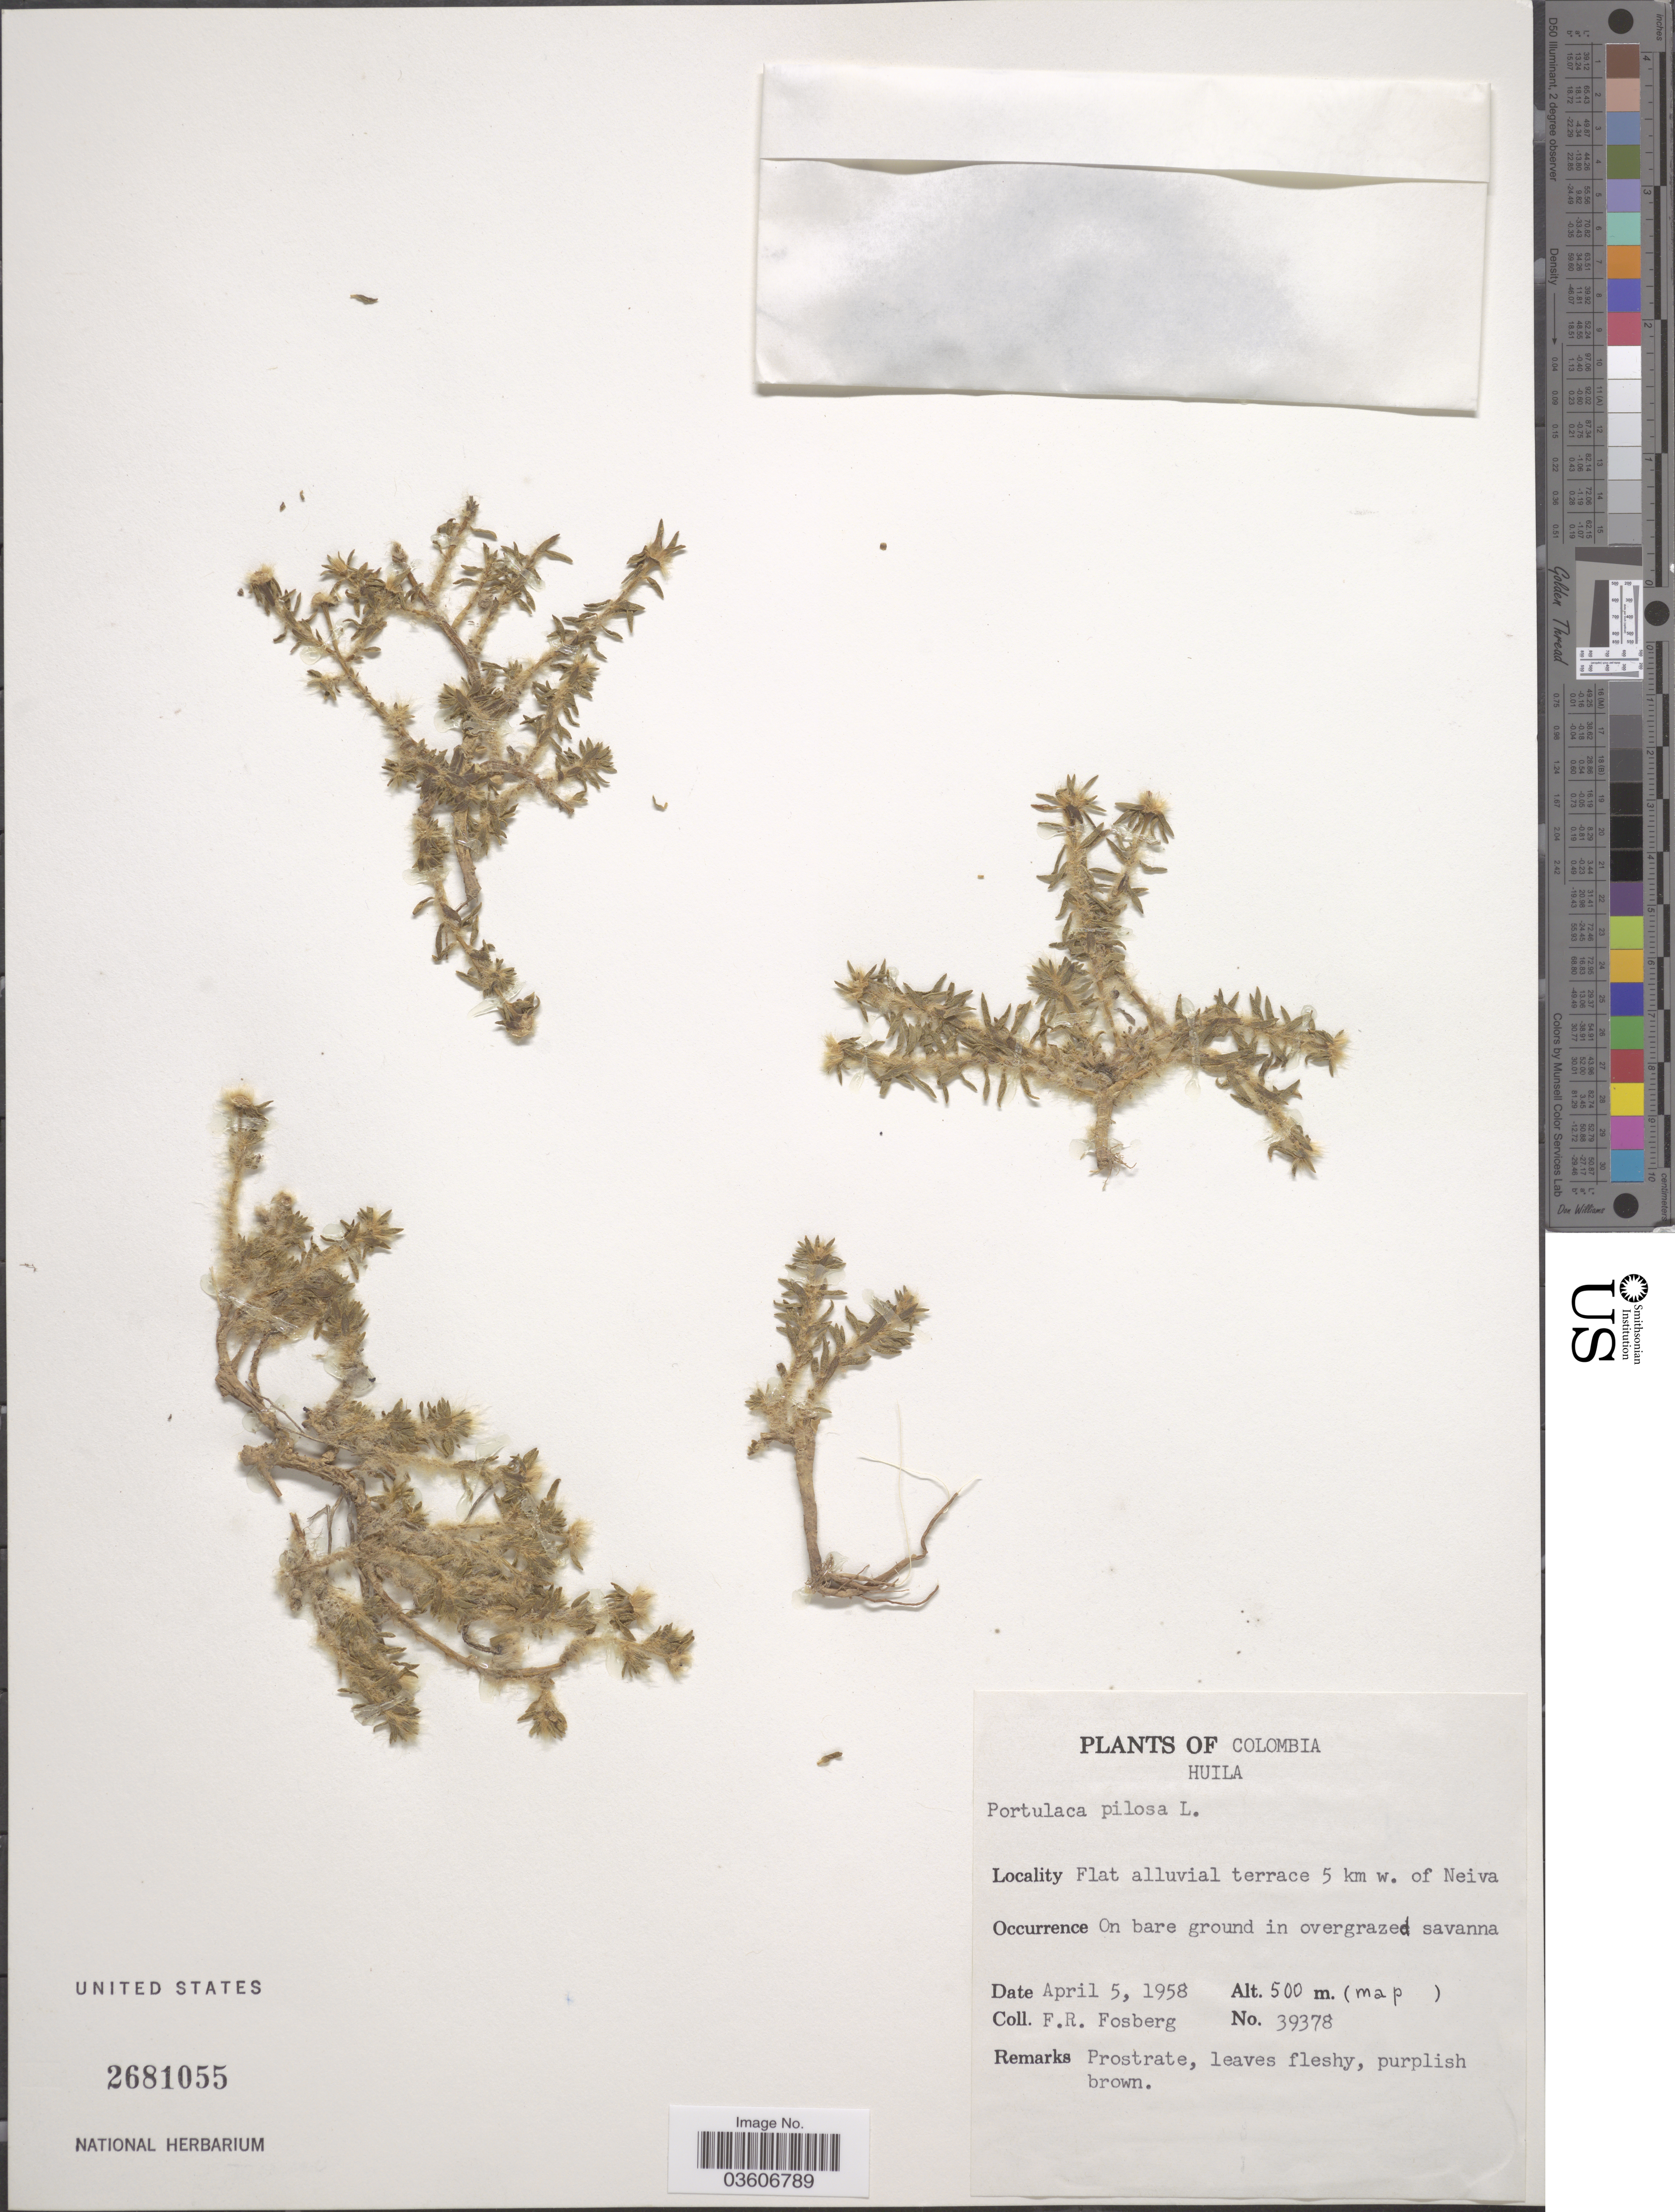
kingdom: Plantae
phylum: Tracheophyta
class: Magnoliopsida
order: Caryophyllales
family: Portulacaceae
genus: Portulaca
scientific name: Portulaca pilosa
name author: L.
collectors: F. R. Fosberg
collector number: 39378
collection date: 1958-04-05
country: Colombia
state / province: Huila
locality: Flat alluvial terrace 5 km w. of Neiva.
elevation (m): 500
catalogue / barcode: US 2681055